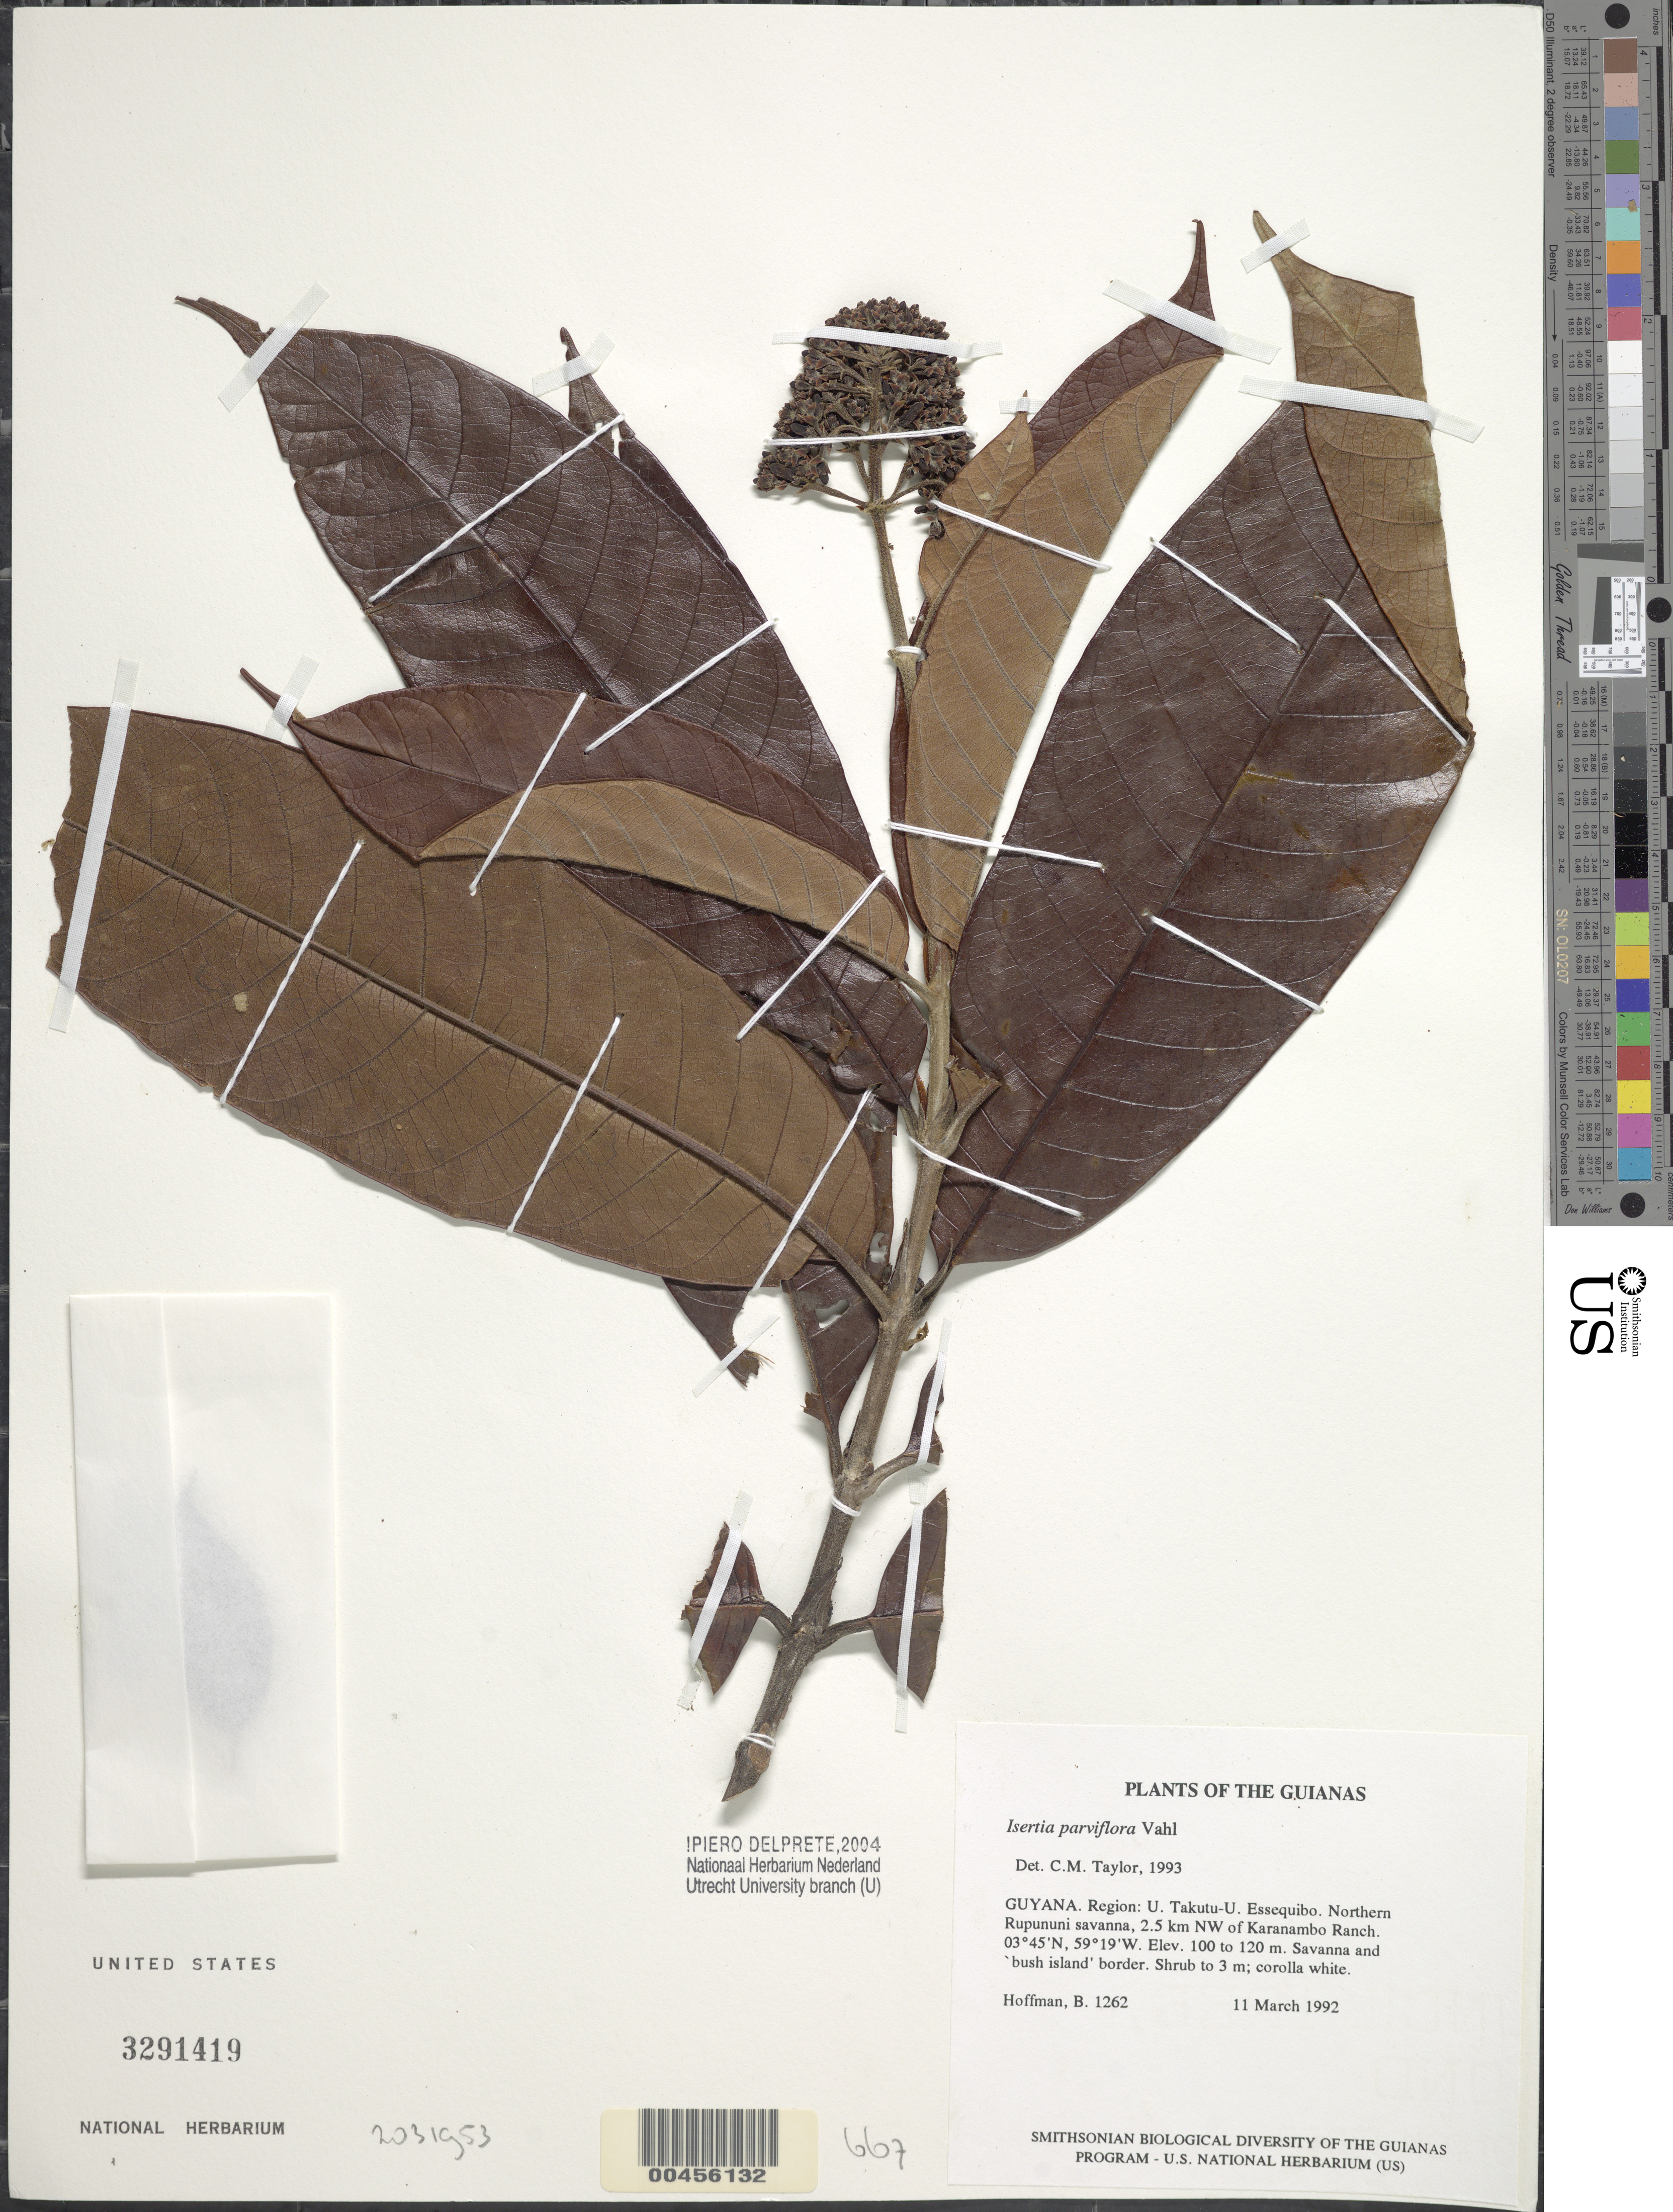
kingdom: Plantae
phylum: Tracheophyta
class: Magnoliopsida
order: Gentianales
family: Rubiaceae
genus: Isertia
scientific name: Isertia parviflora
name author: Vahl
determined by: Taylor, Charlotte M.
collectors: B. Hoffman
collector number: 1262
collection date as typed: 11 March 1992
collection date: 1992-03-11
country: Guyana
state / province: U. Takutu-U. Essequibo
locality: Northern Rupununi savanna, 2.5 km NW of Karanambo Ranch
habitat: Savanna and "bush island" border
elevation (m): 100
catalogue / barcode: US 3291419